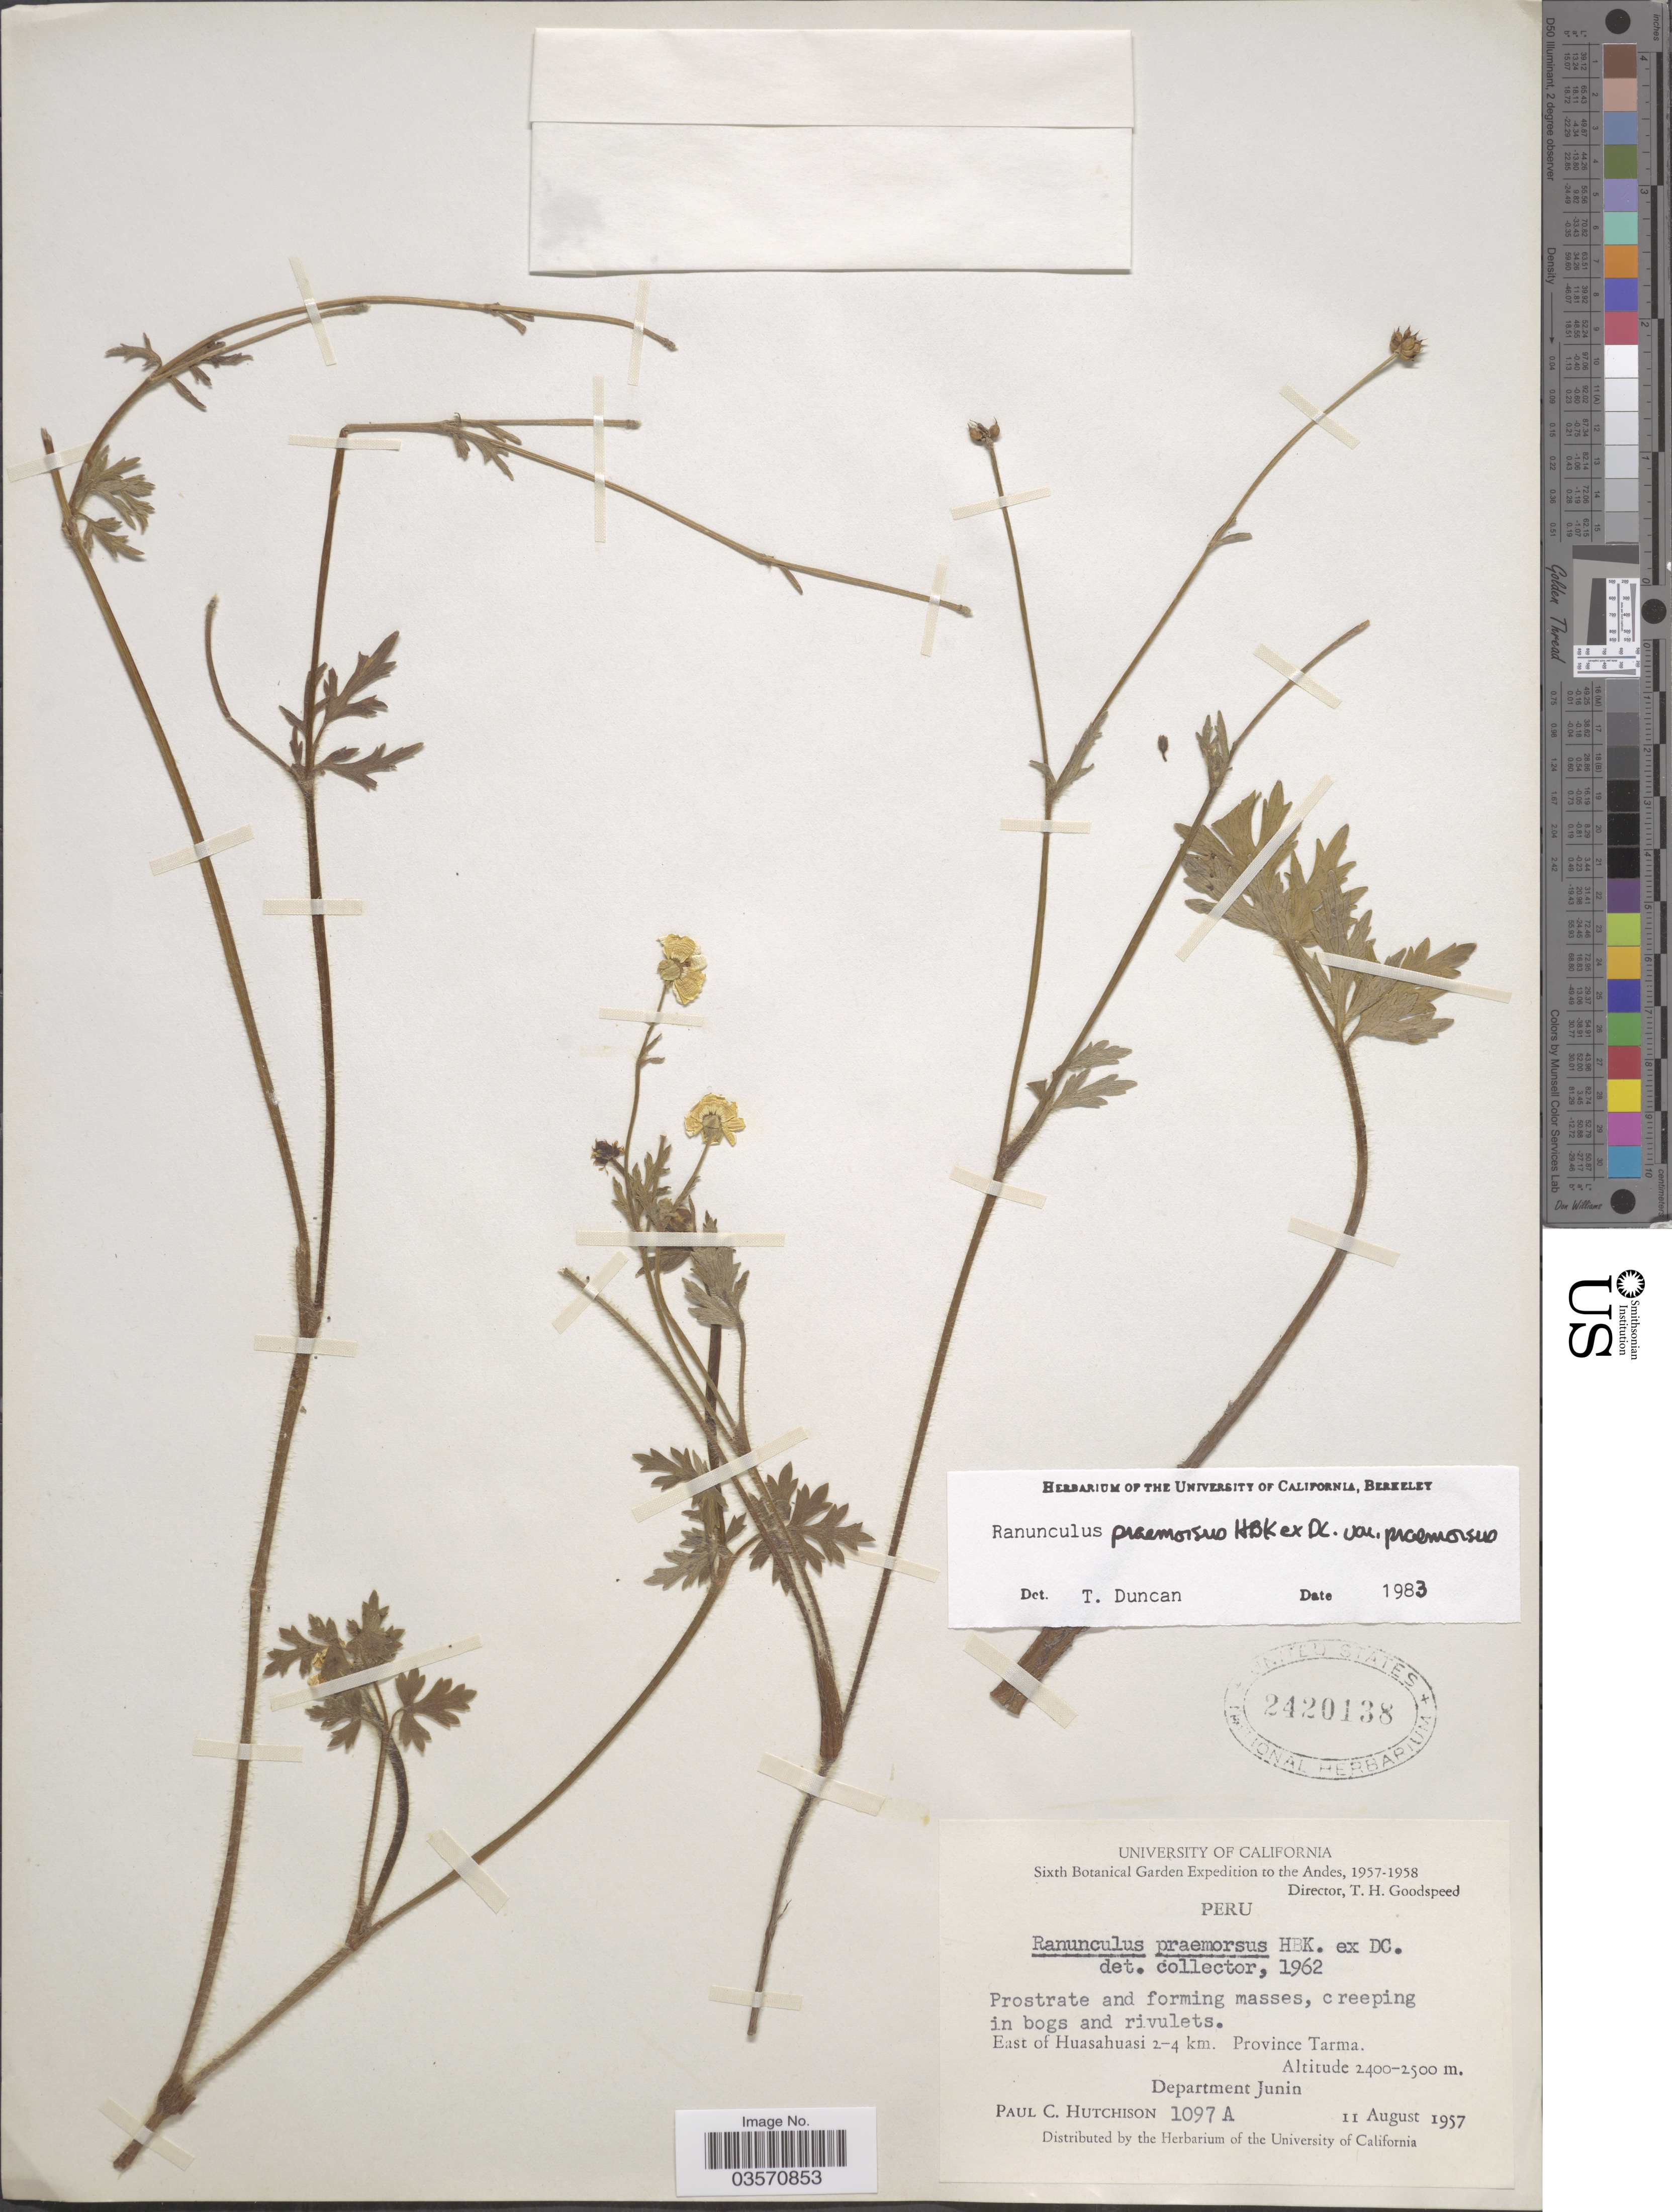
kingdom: Plantae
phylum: Tracheophyta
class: Magnoliopsida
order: Ranunculales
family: Ranunculaceae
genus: Ranunculus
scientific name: Ranunculus praemorsus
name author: Kunth ex DC.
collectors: P. C. Hutchison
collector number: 1097A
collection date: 1957-08-11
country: Peru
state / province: Junín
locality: Andes. East of Huasahuasi 2-4 km. Province Tarma. Department Junin.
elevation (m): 2400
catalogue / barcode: US 2420138